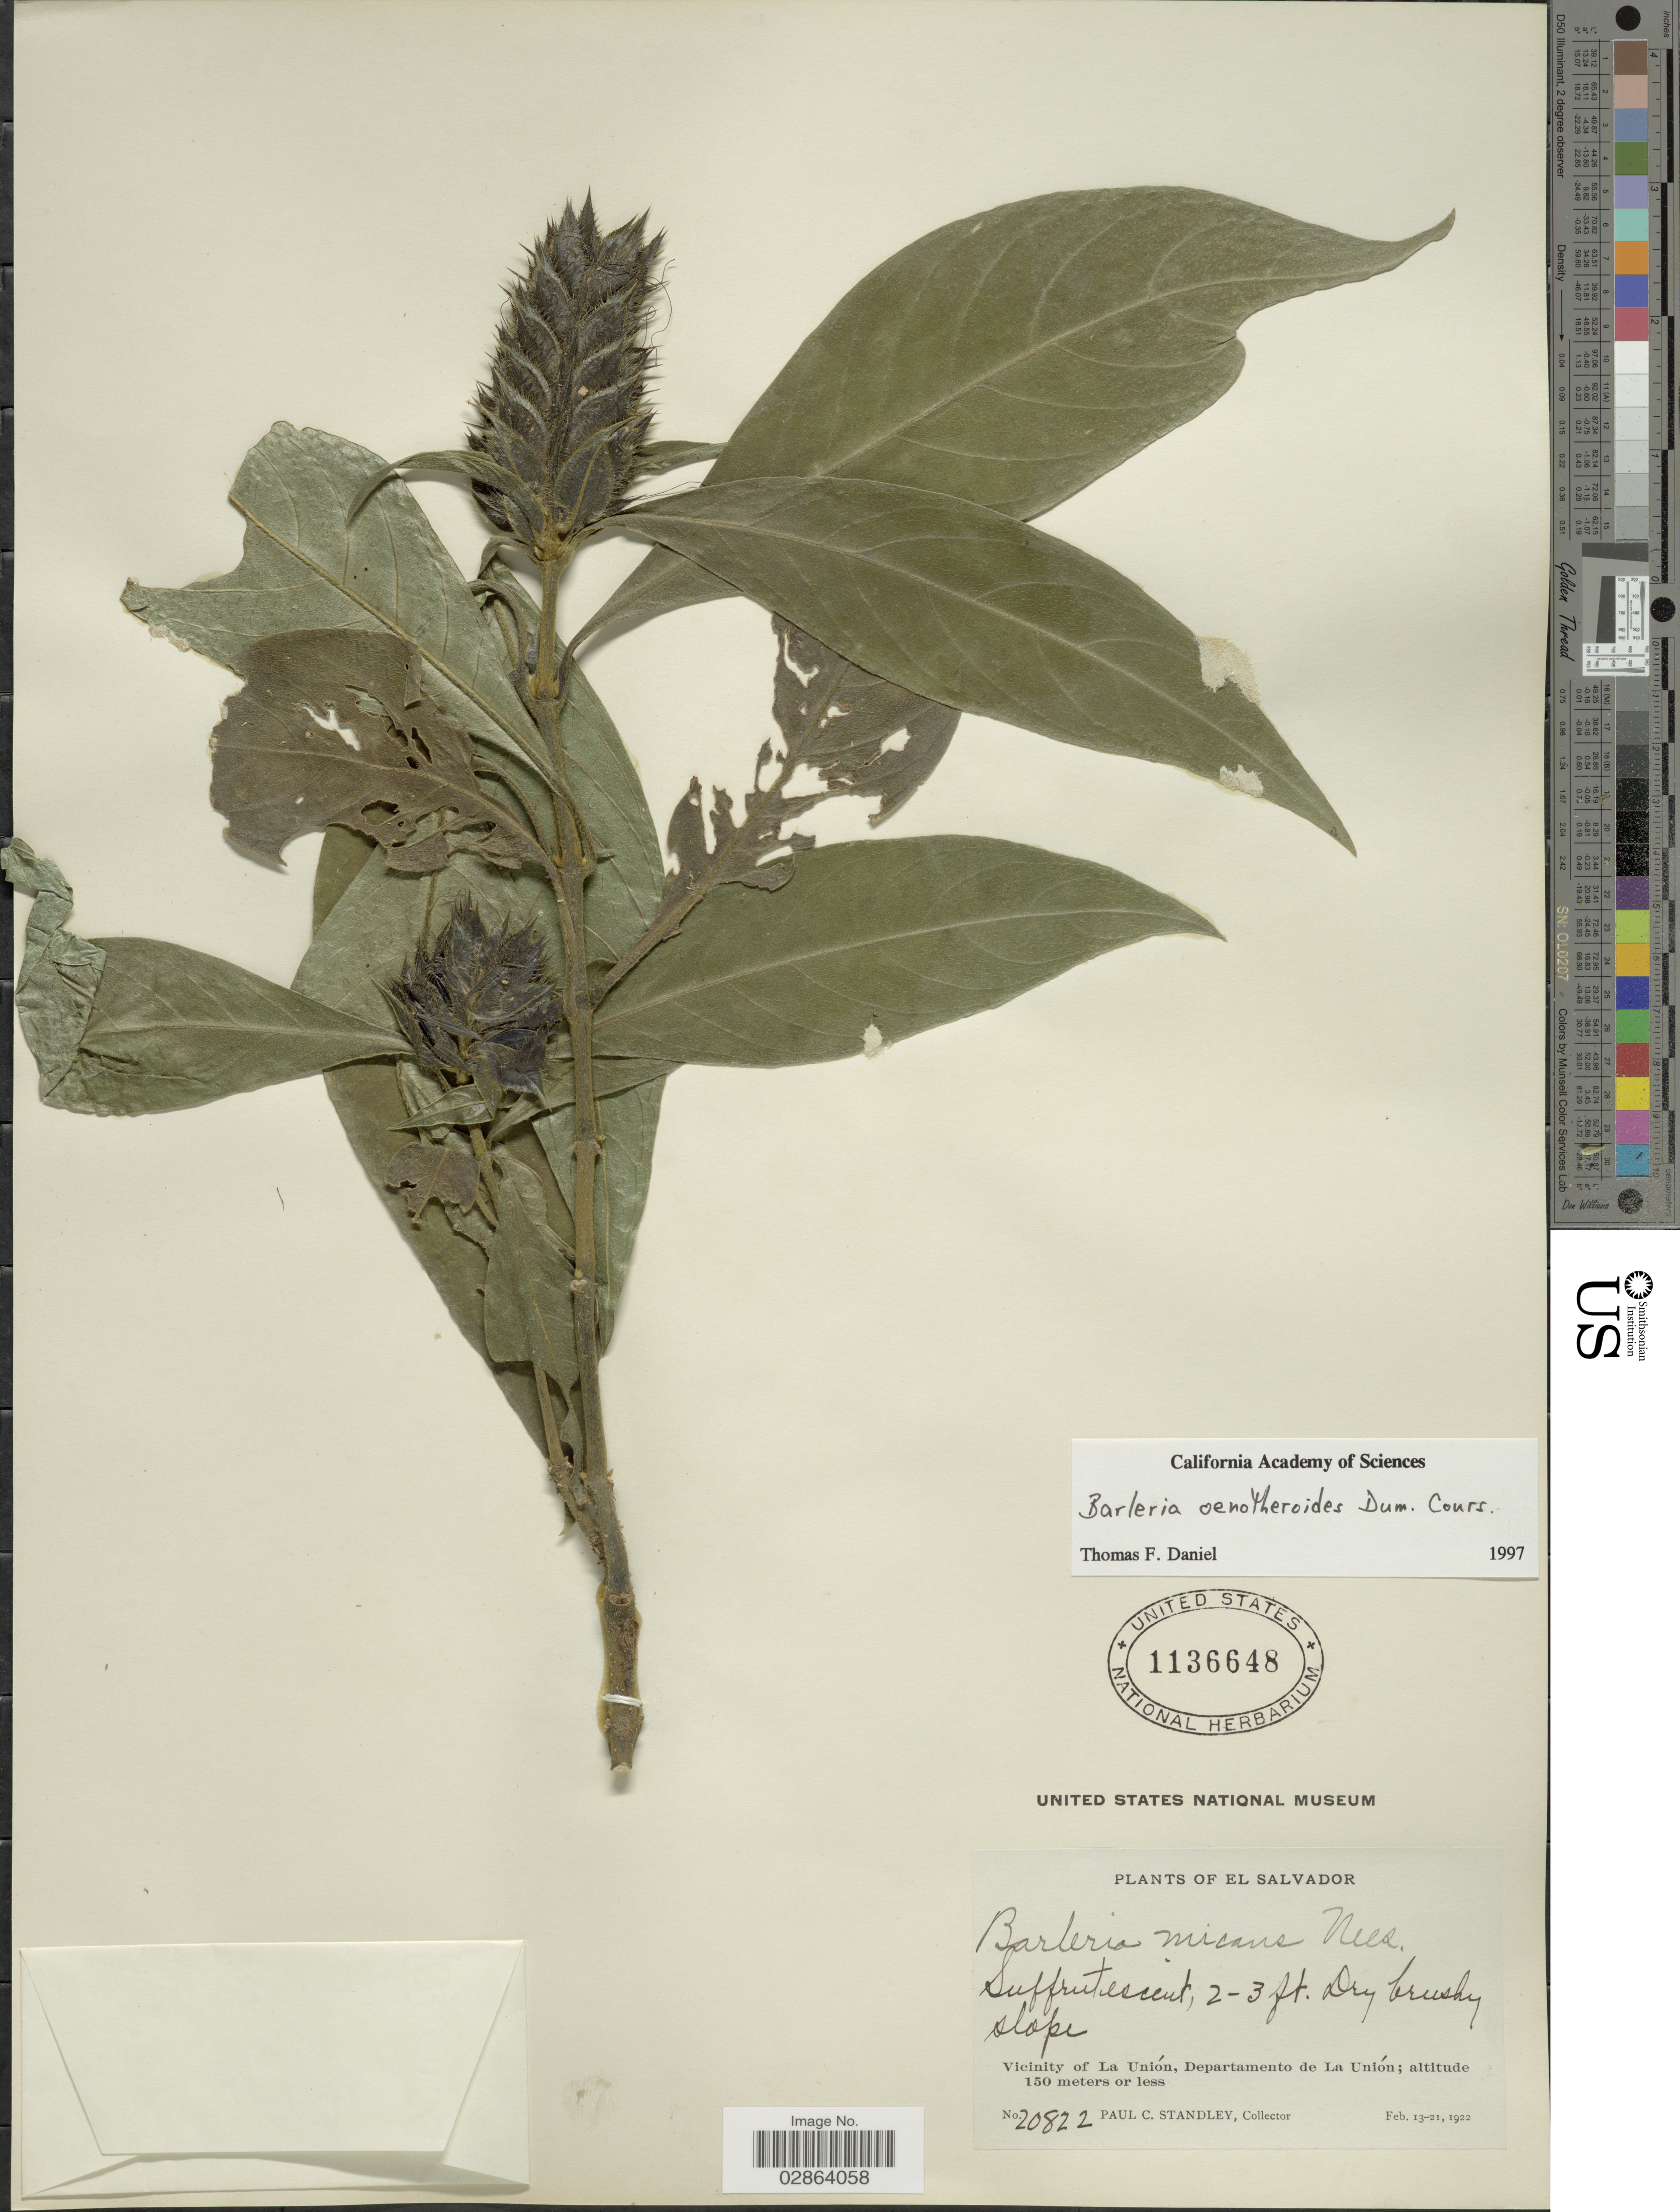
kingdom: Plantae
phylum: Tracheophyta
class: Magnoliopsida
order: Lamiales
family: Acanthaceae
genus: Barleria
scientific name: Barleria oenotheroides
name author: Dum. Cours.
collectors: P. C. Standley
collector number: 20822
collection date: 1922-02-13/1922-02-21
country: El Salvador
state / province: La Union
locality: Vicinity of La Unión, Departamento de La Unión.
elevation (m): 150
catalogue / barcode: US 1136648